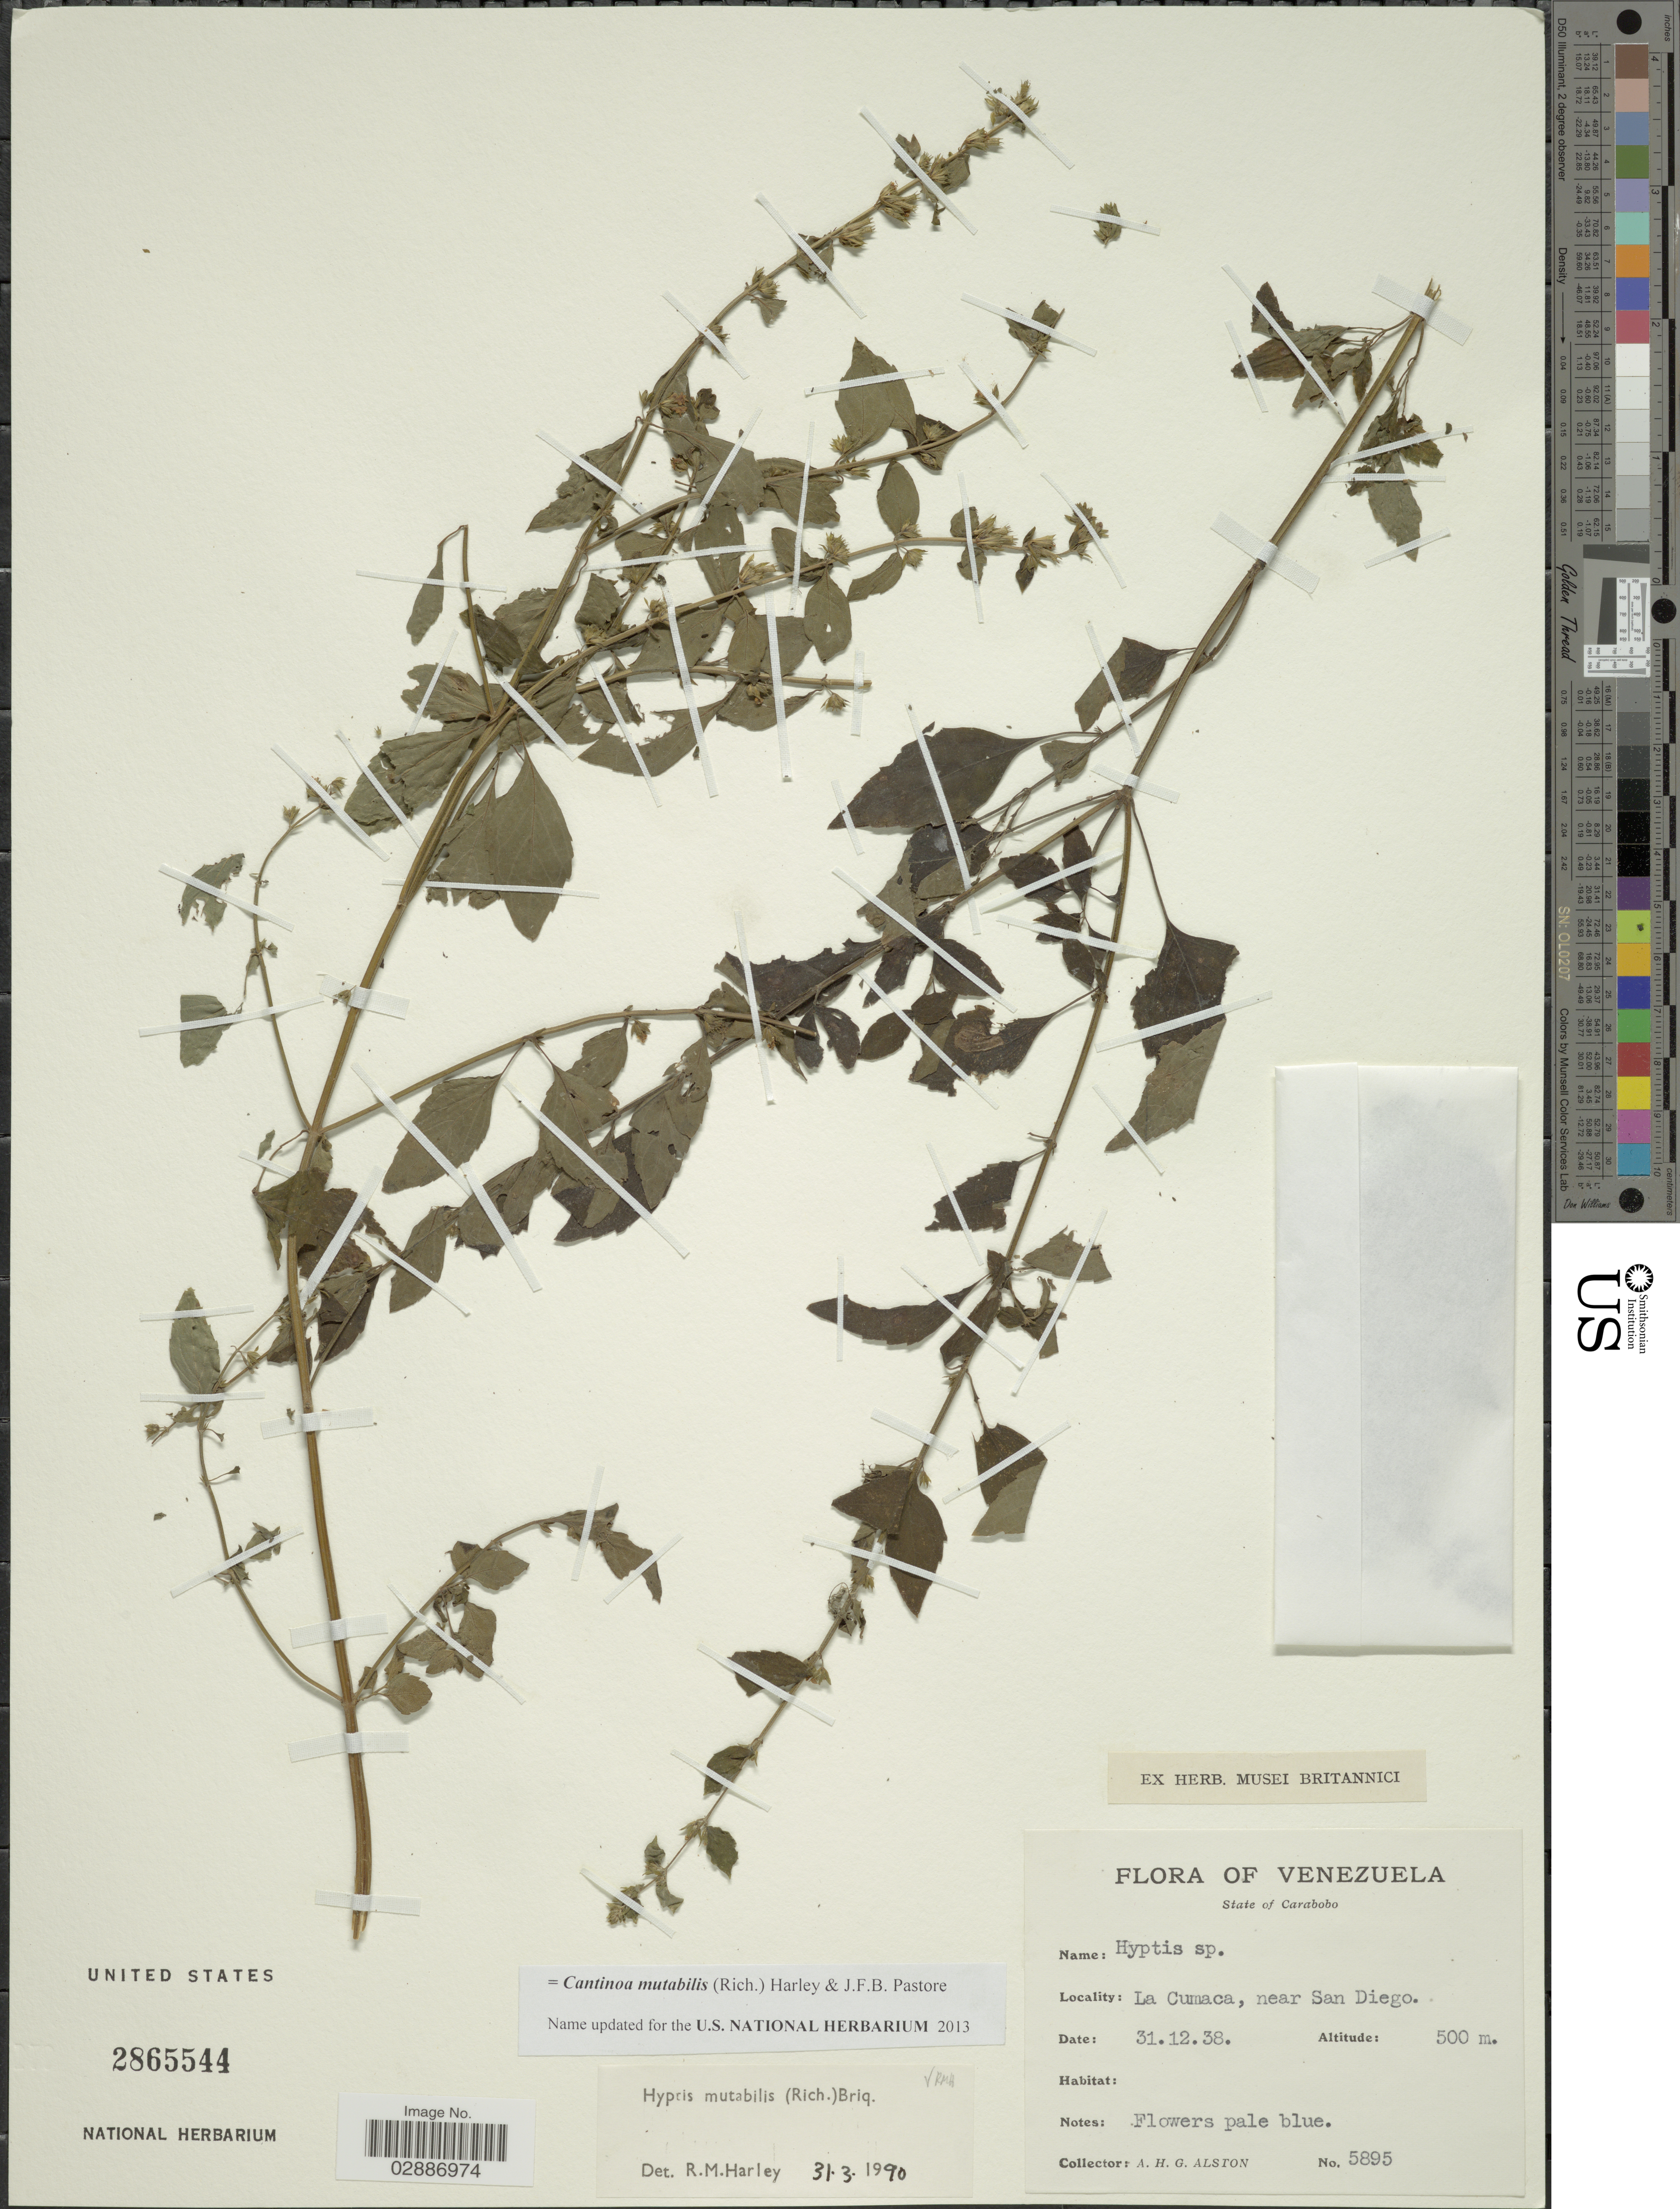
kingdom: Plantae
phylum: Tracheophyta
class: Magnoliopsida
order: Lamiales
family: Lamiaceae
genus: Cantinoa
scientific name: Cantinoa mutabilis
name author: (Epling) Harley & J.F.B. Pastore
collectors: A. H. Alston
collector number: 5895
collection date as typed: Transcribed d/m/y: 31/12/38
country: Venezuela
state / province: Carabobo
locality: La Cumaca, near San Diego.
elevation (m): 500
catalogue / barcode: US 2865544